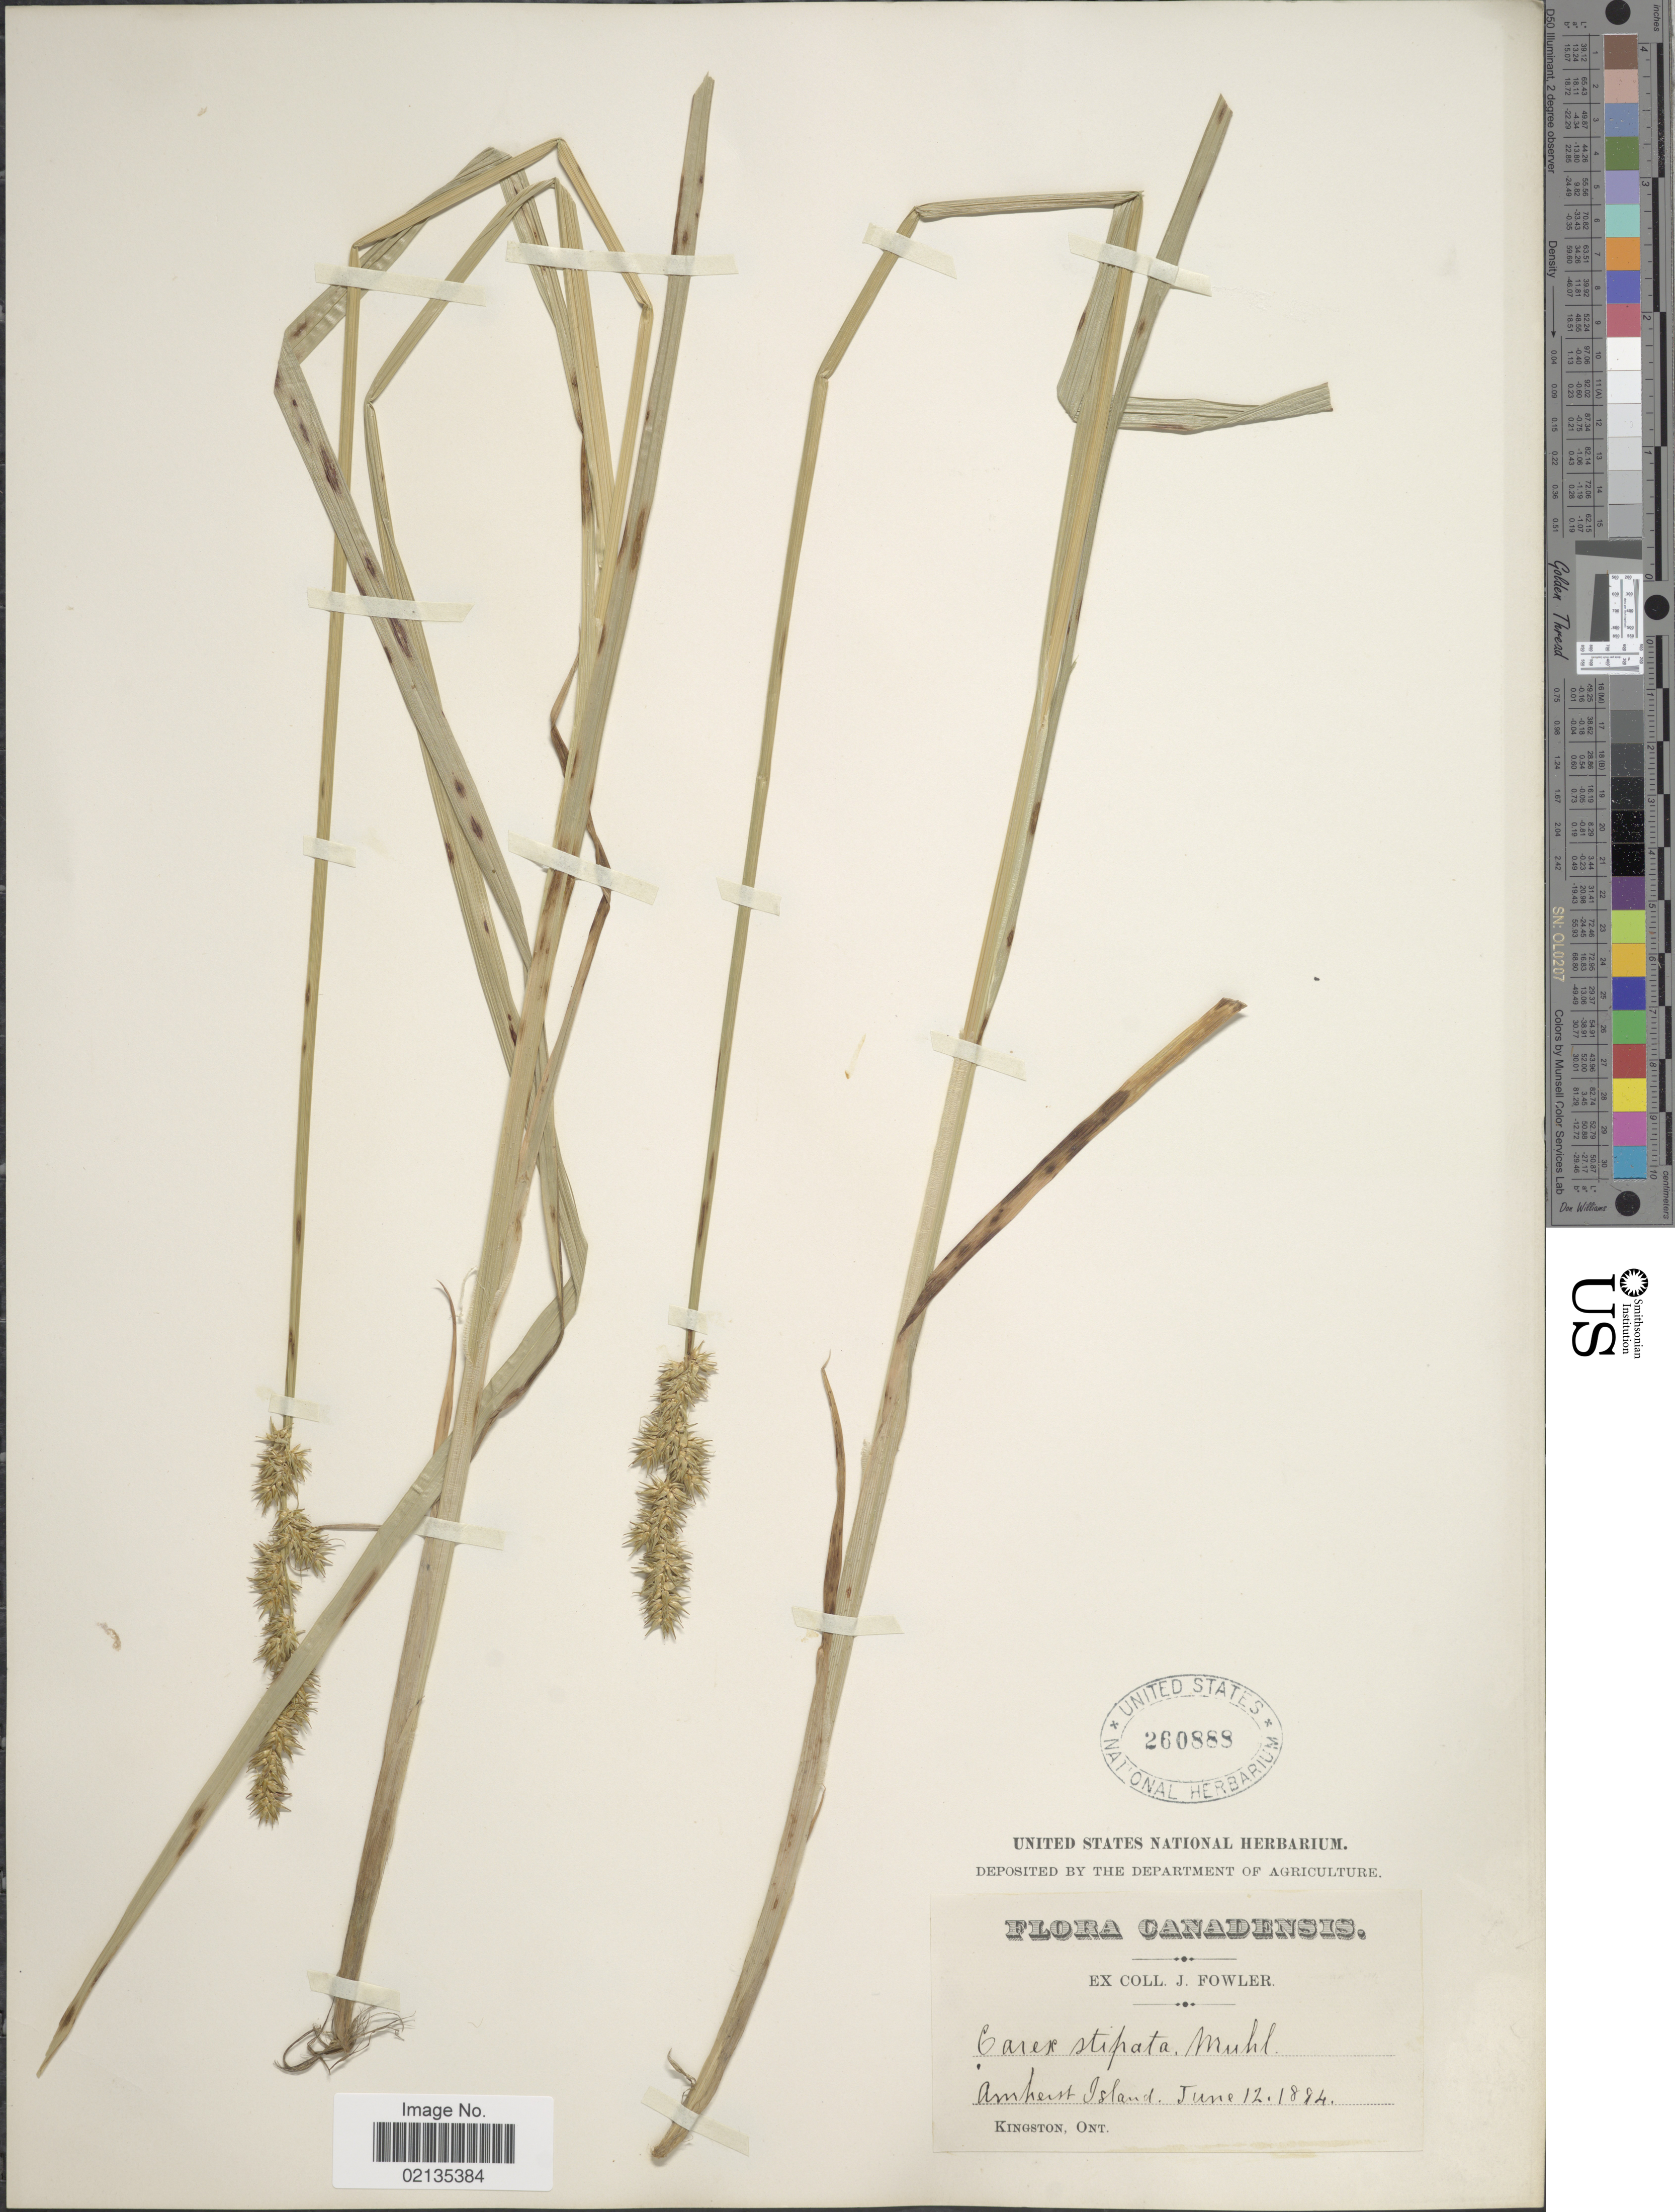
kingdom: Plantae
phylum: Tracheophyta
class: Liliopsida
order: Poales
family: Cyperaceae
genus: Carex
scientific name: Carex stipata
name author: Muhl. ex Willd.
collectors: J. P. Fowler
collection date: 1894-06-12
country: Canada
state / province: Ontario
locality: Amherst Island, Kingston [unsure placement]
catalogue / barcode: US 260888